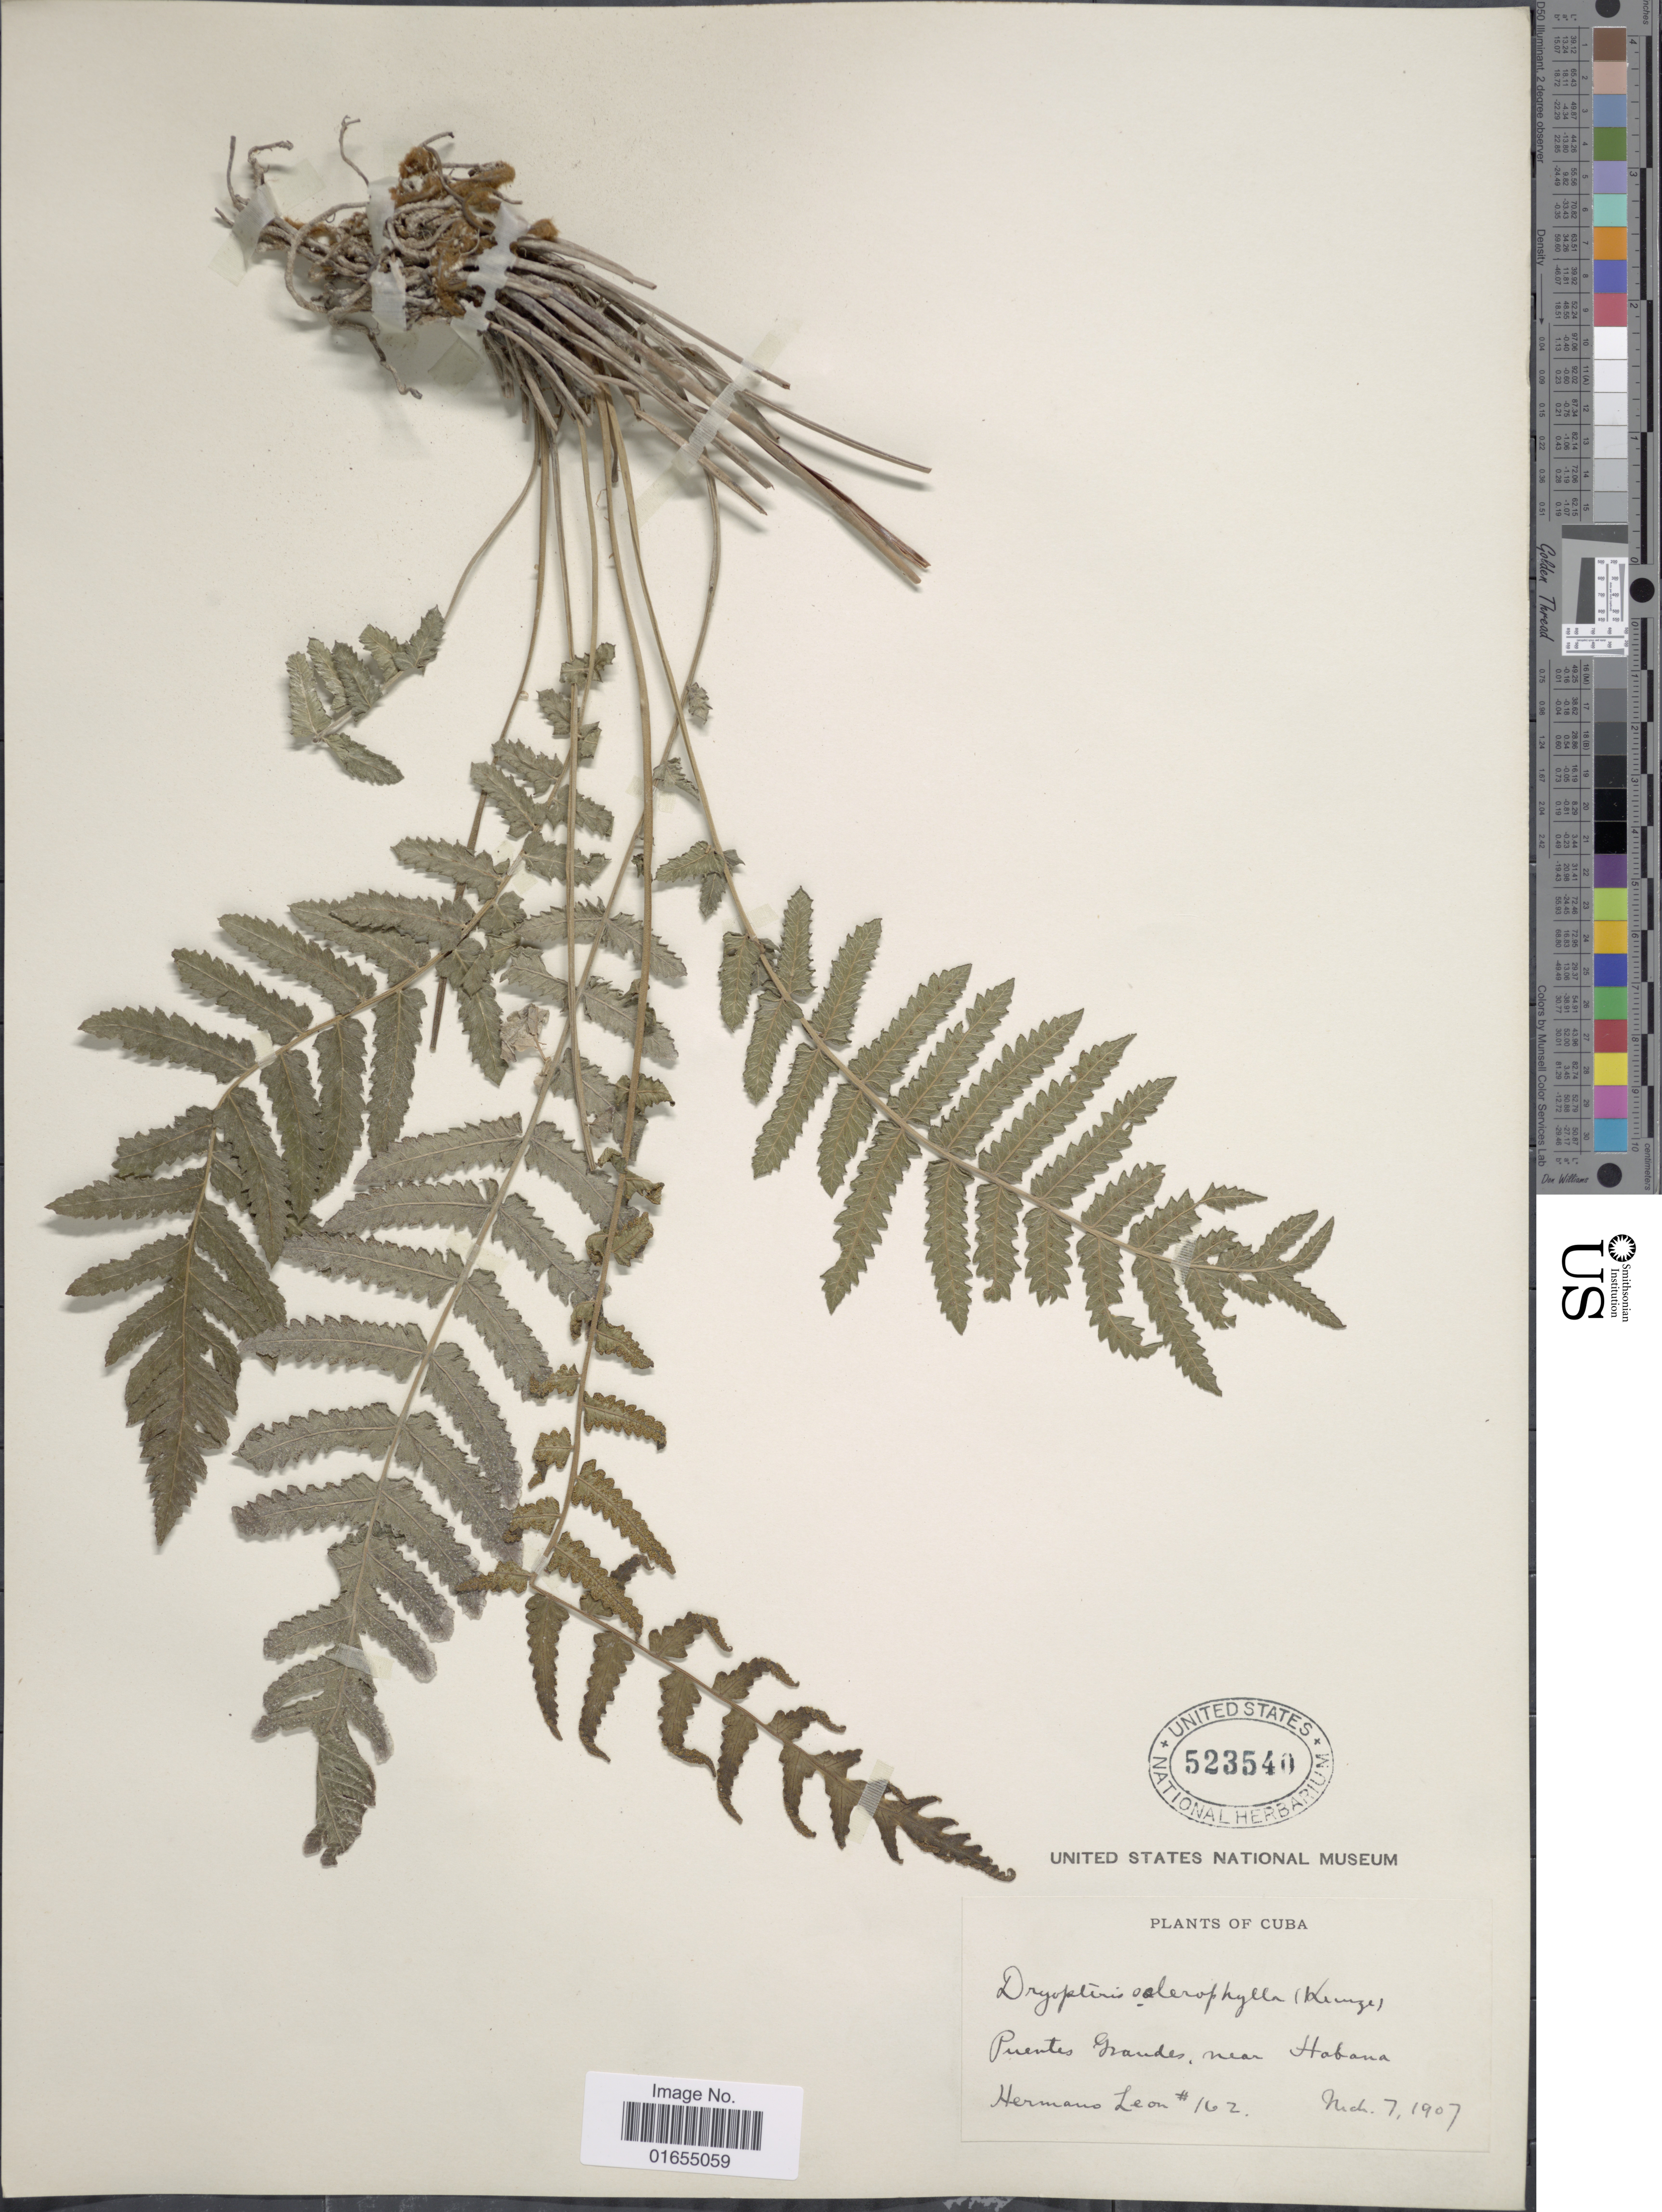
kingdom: Plantae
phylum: Tracheophyta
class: Polypodiopsida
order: Polypodiales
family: Thelypteridaceae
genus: Goniopteris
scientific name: Goniopteris sclerophylla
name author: (Poepp.) C.V. Morton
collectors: Bro. León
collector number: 162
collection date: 1907-03-07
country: Cuba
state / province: La Habana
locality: Puentes Grandes, near Habana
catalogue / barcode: US 523540